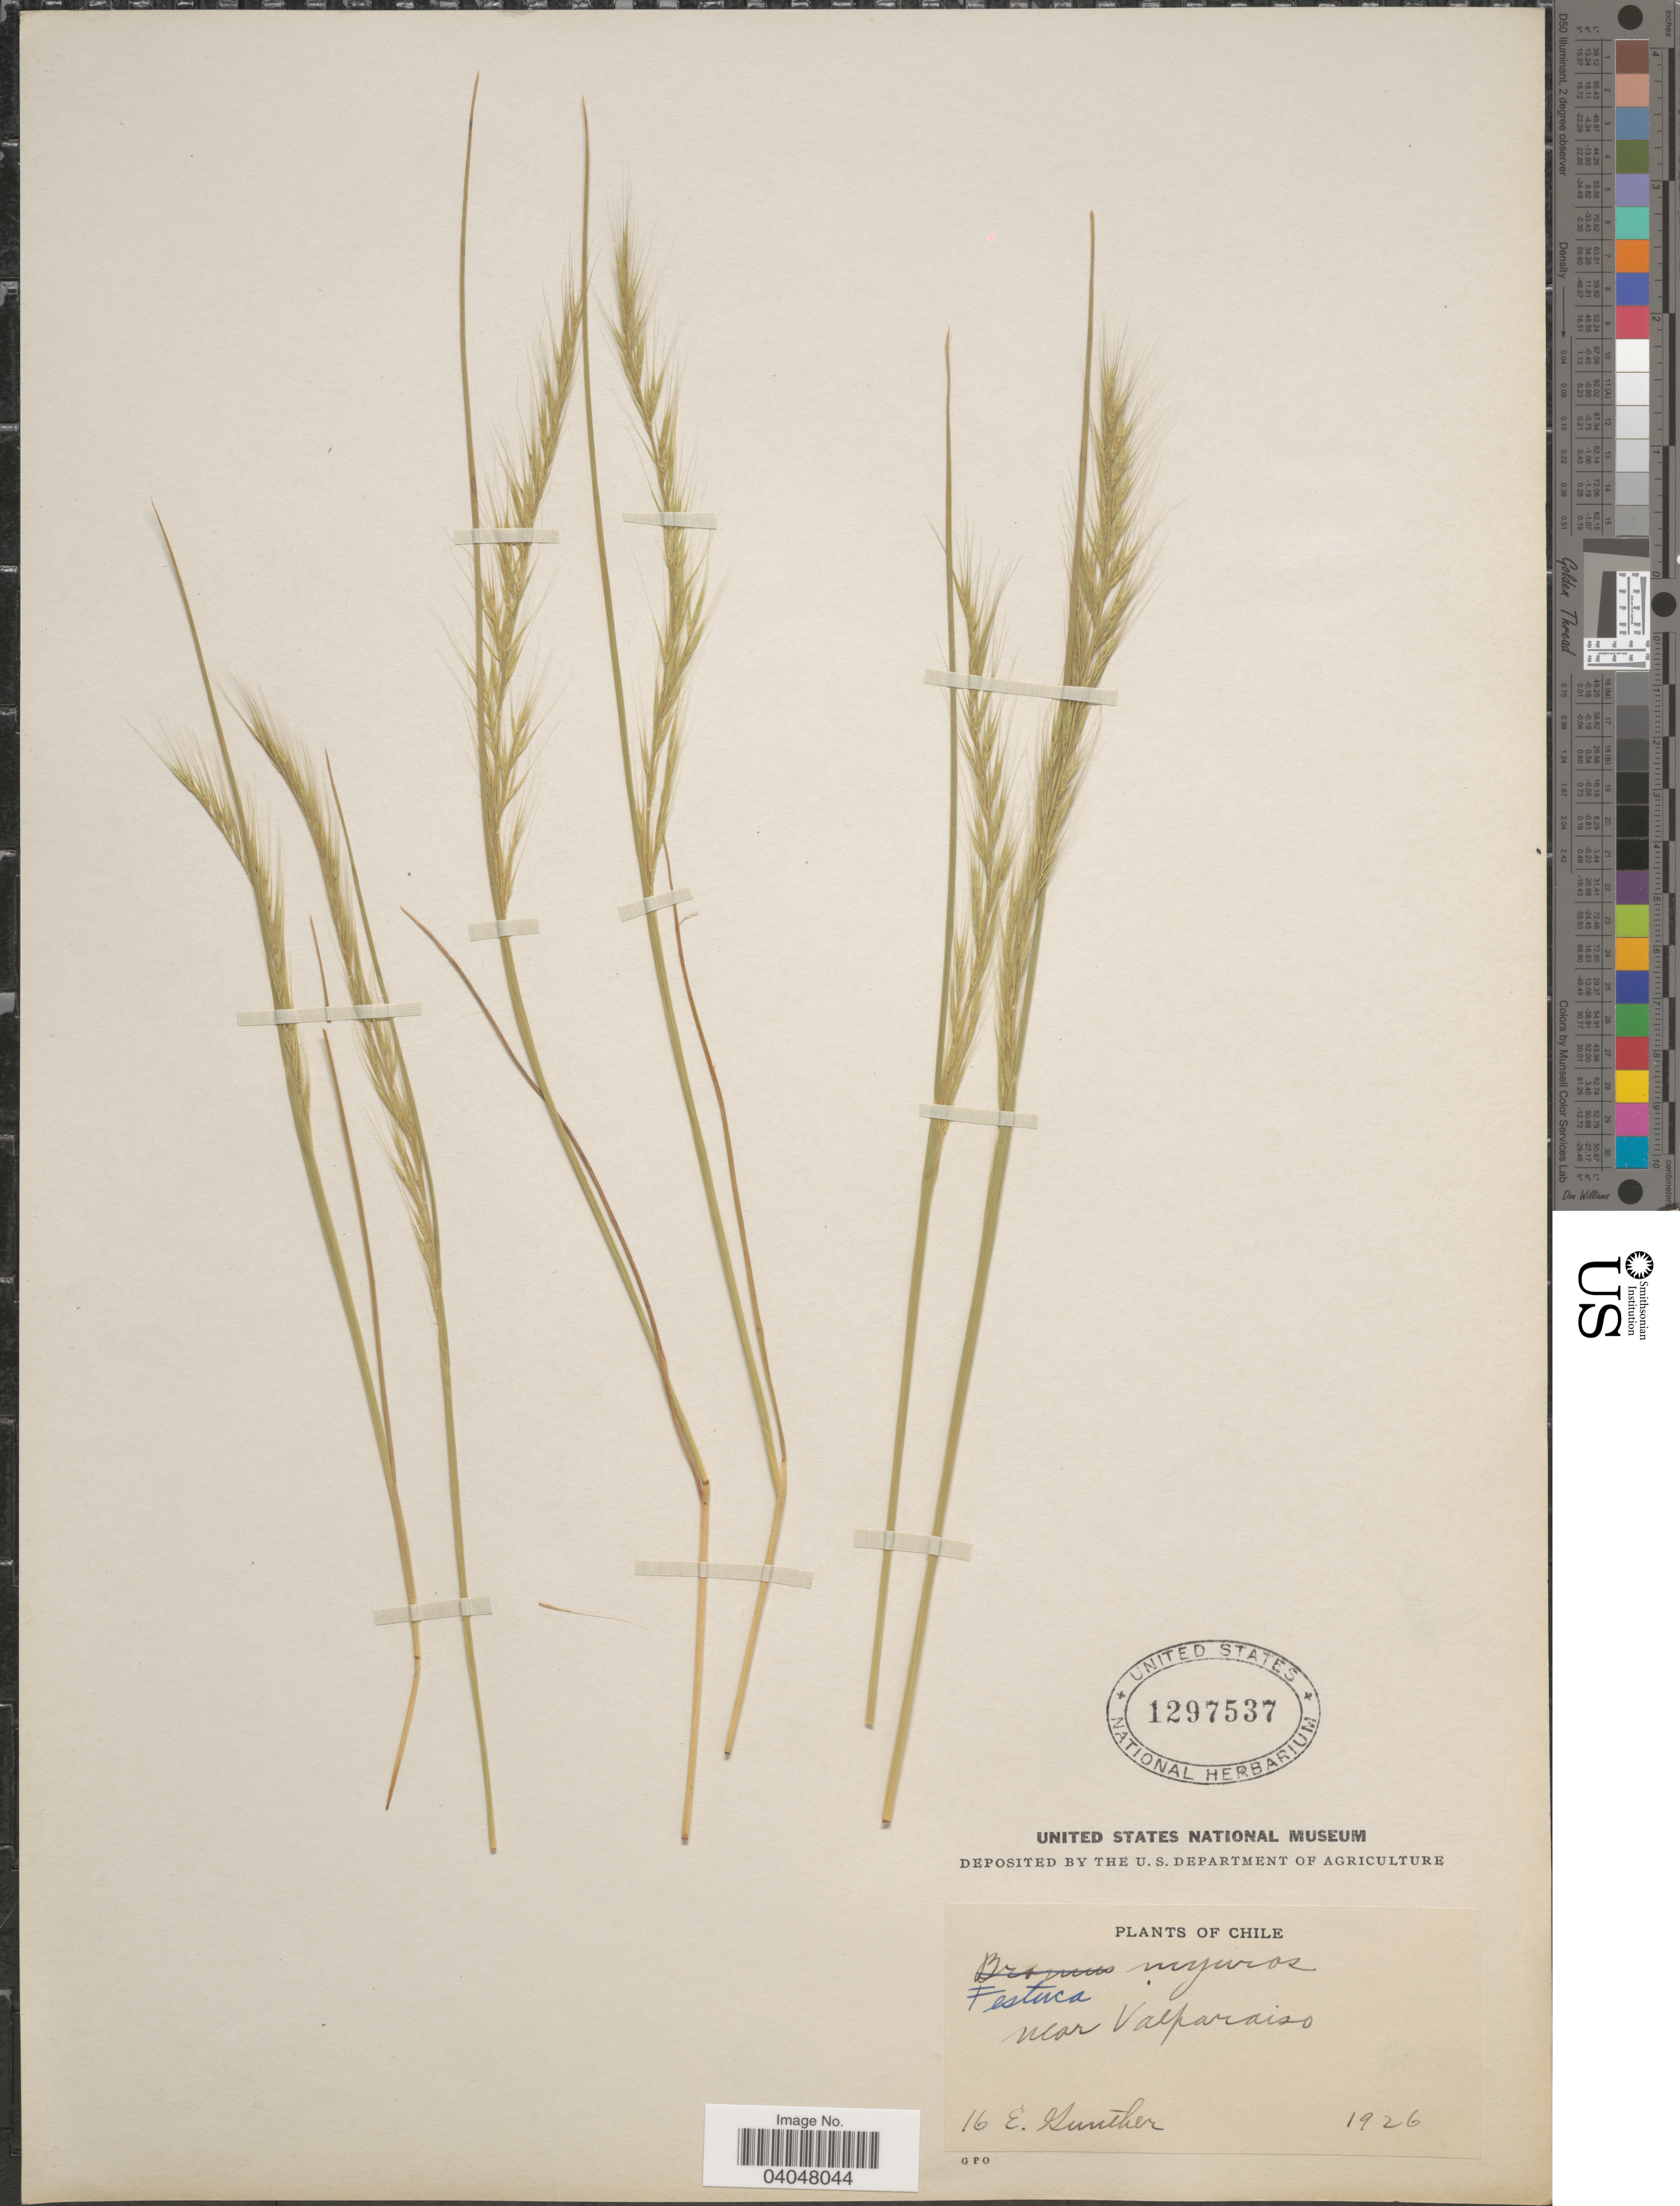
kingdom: Plantae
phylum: Tracheophyta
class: Liliopsida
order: Poales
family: Poaceae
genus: Festuca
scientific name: Festuca myuros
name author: L.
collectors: E. Gunther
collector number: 16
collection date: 1926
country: Chile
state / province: Valparaíso (V)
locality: Near Valparaiso.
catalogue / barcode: US 1297537